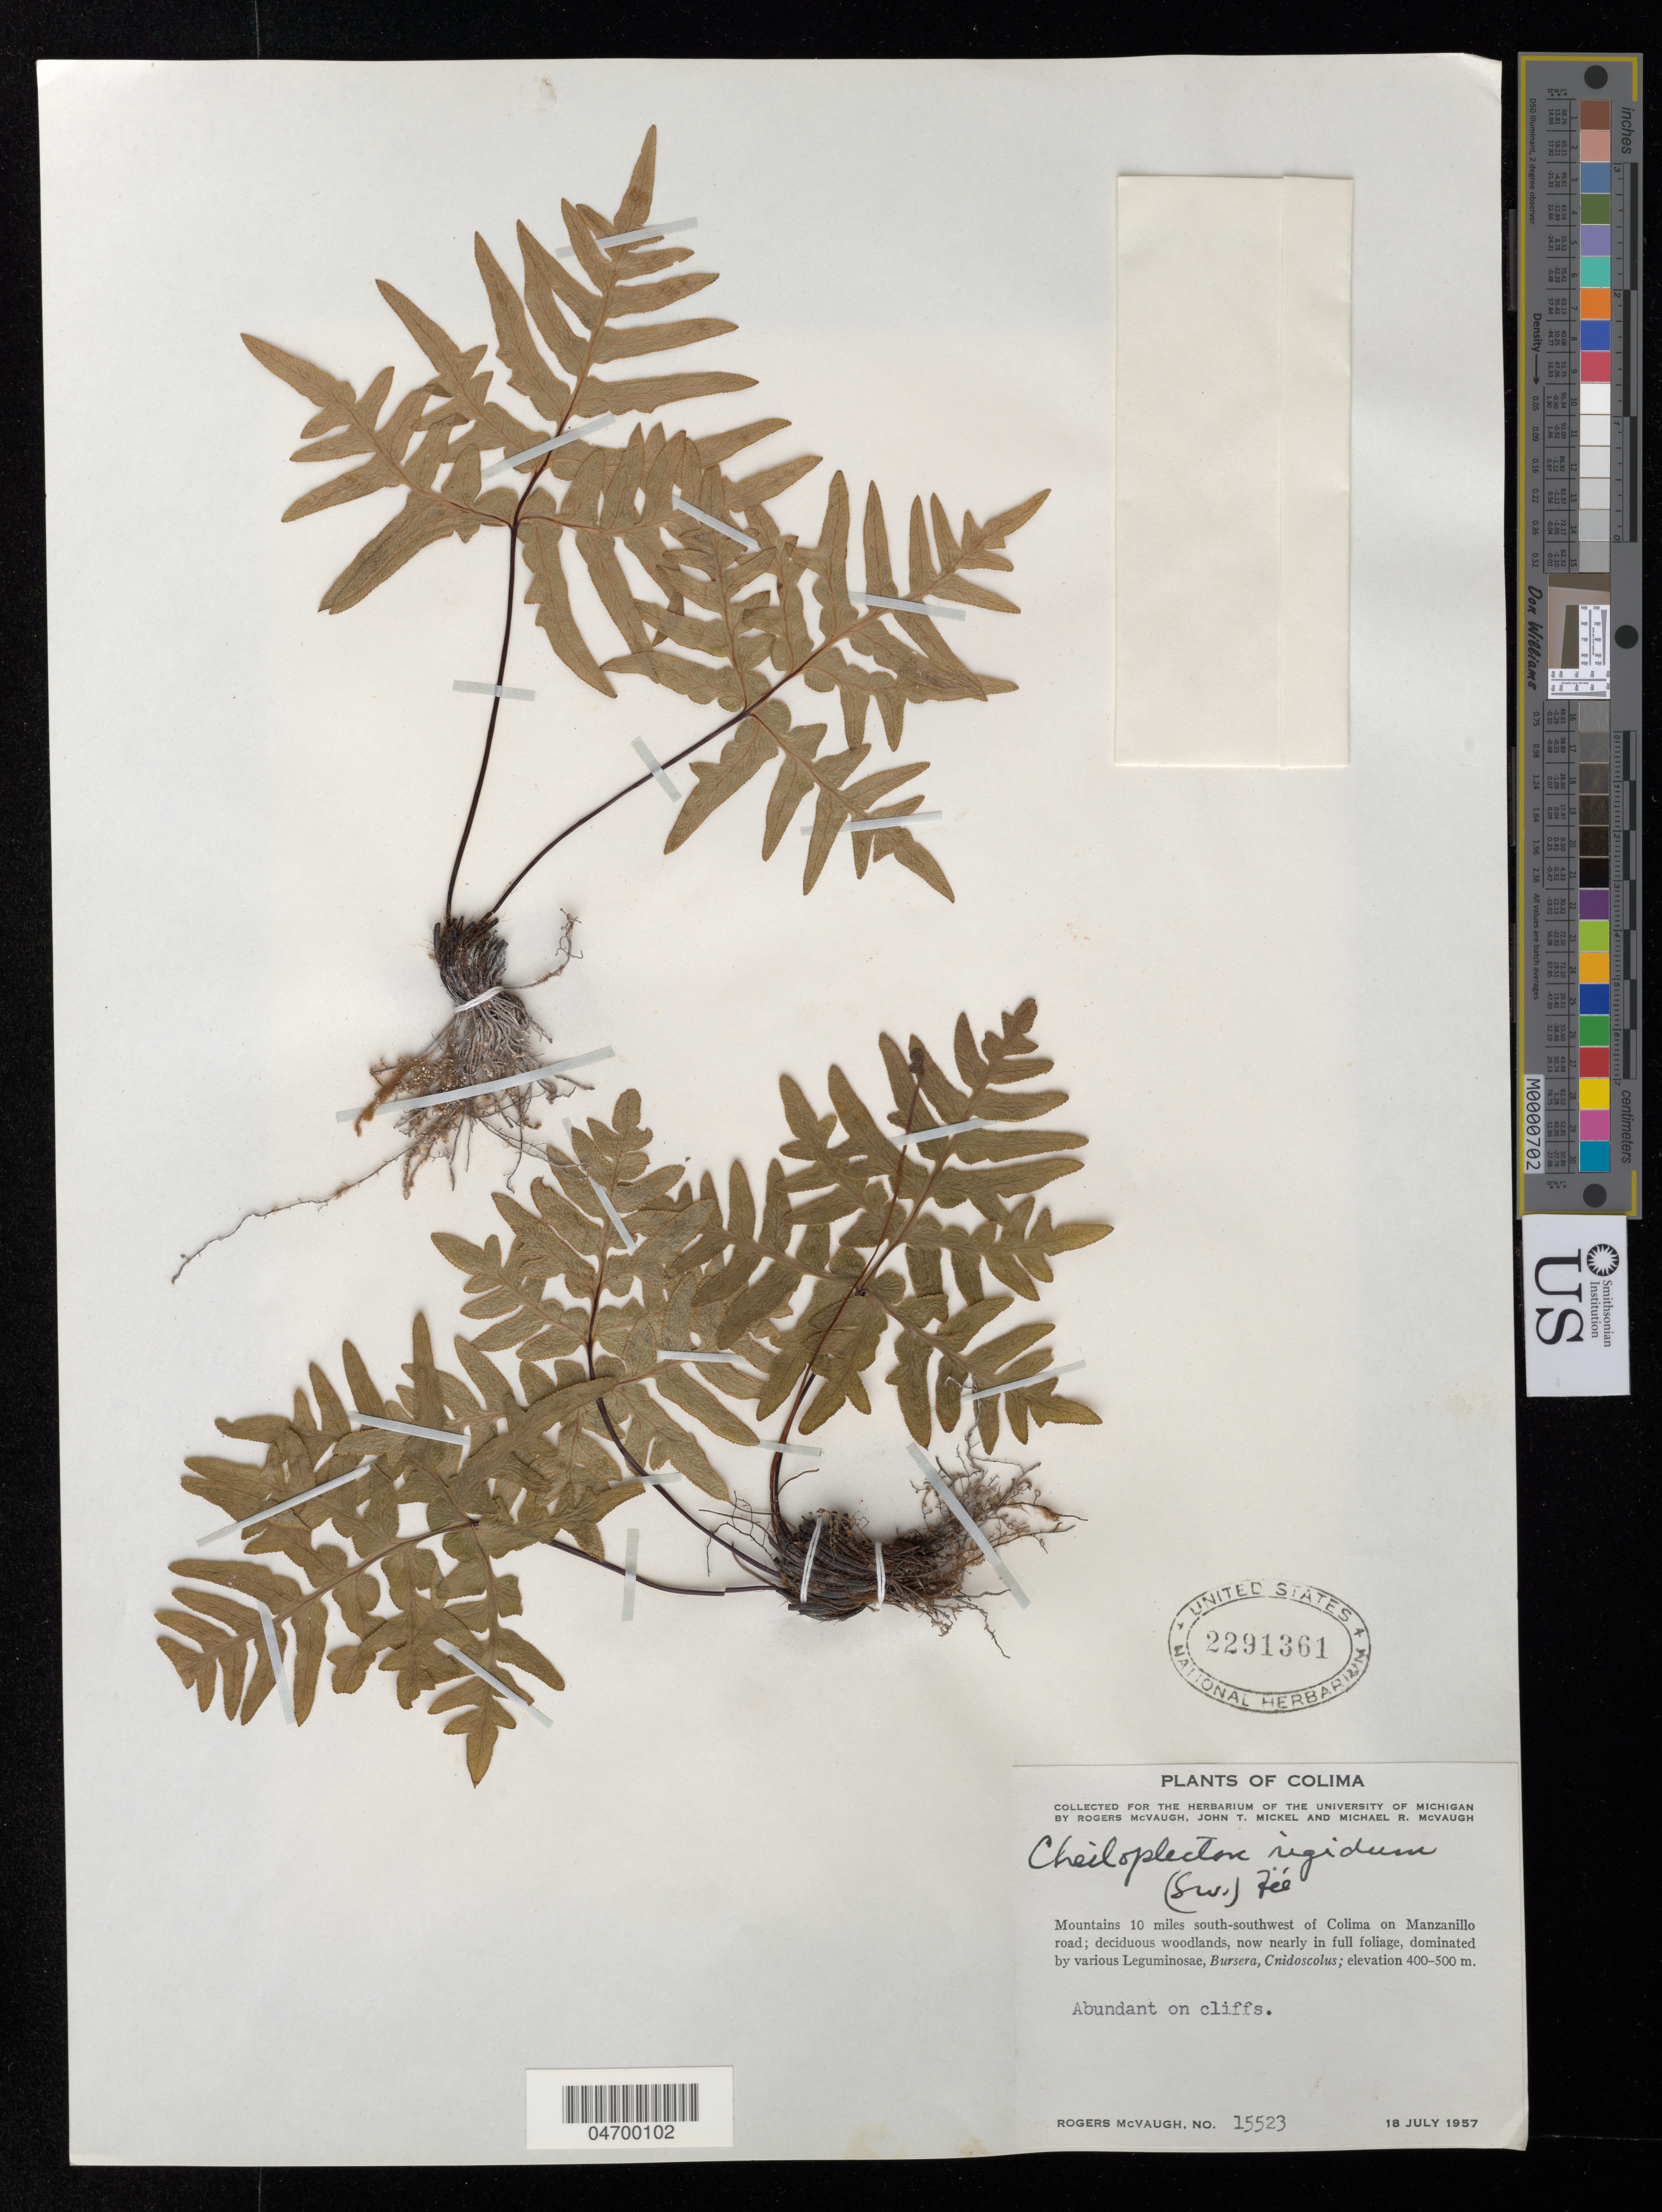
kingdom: Plantae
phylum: Tracheophyta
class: Polypodiopsida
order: Polypodiales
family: Pteridaceae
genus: Cheiloplecton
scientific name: Cheiloplecton rigidum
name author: (Sw.) Fée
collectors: R. McVaugh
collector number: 15523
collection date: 1957-07-18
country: Mexico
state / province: Colima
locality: Mountains 10 miles south-southwest of Colima on Manzanillo road.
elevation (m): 400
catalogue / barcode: US 2291361